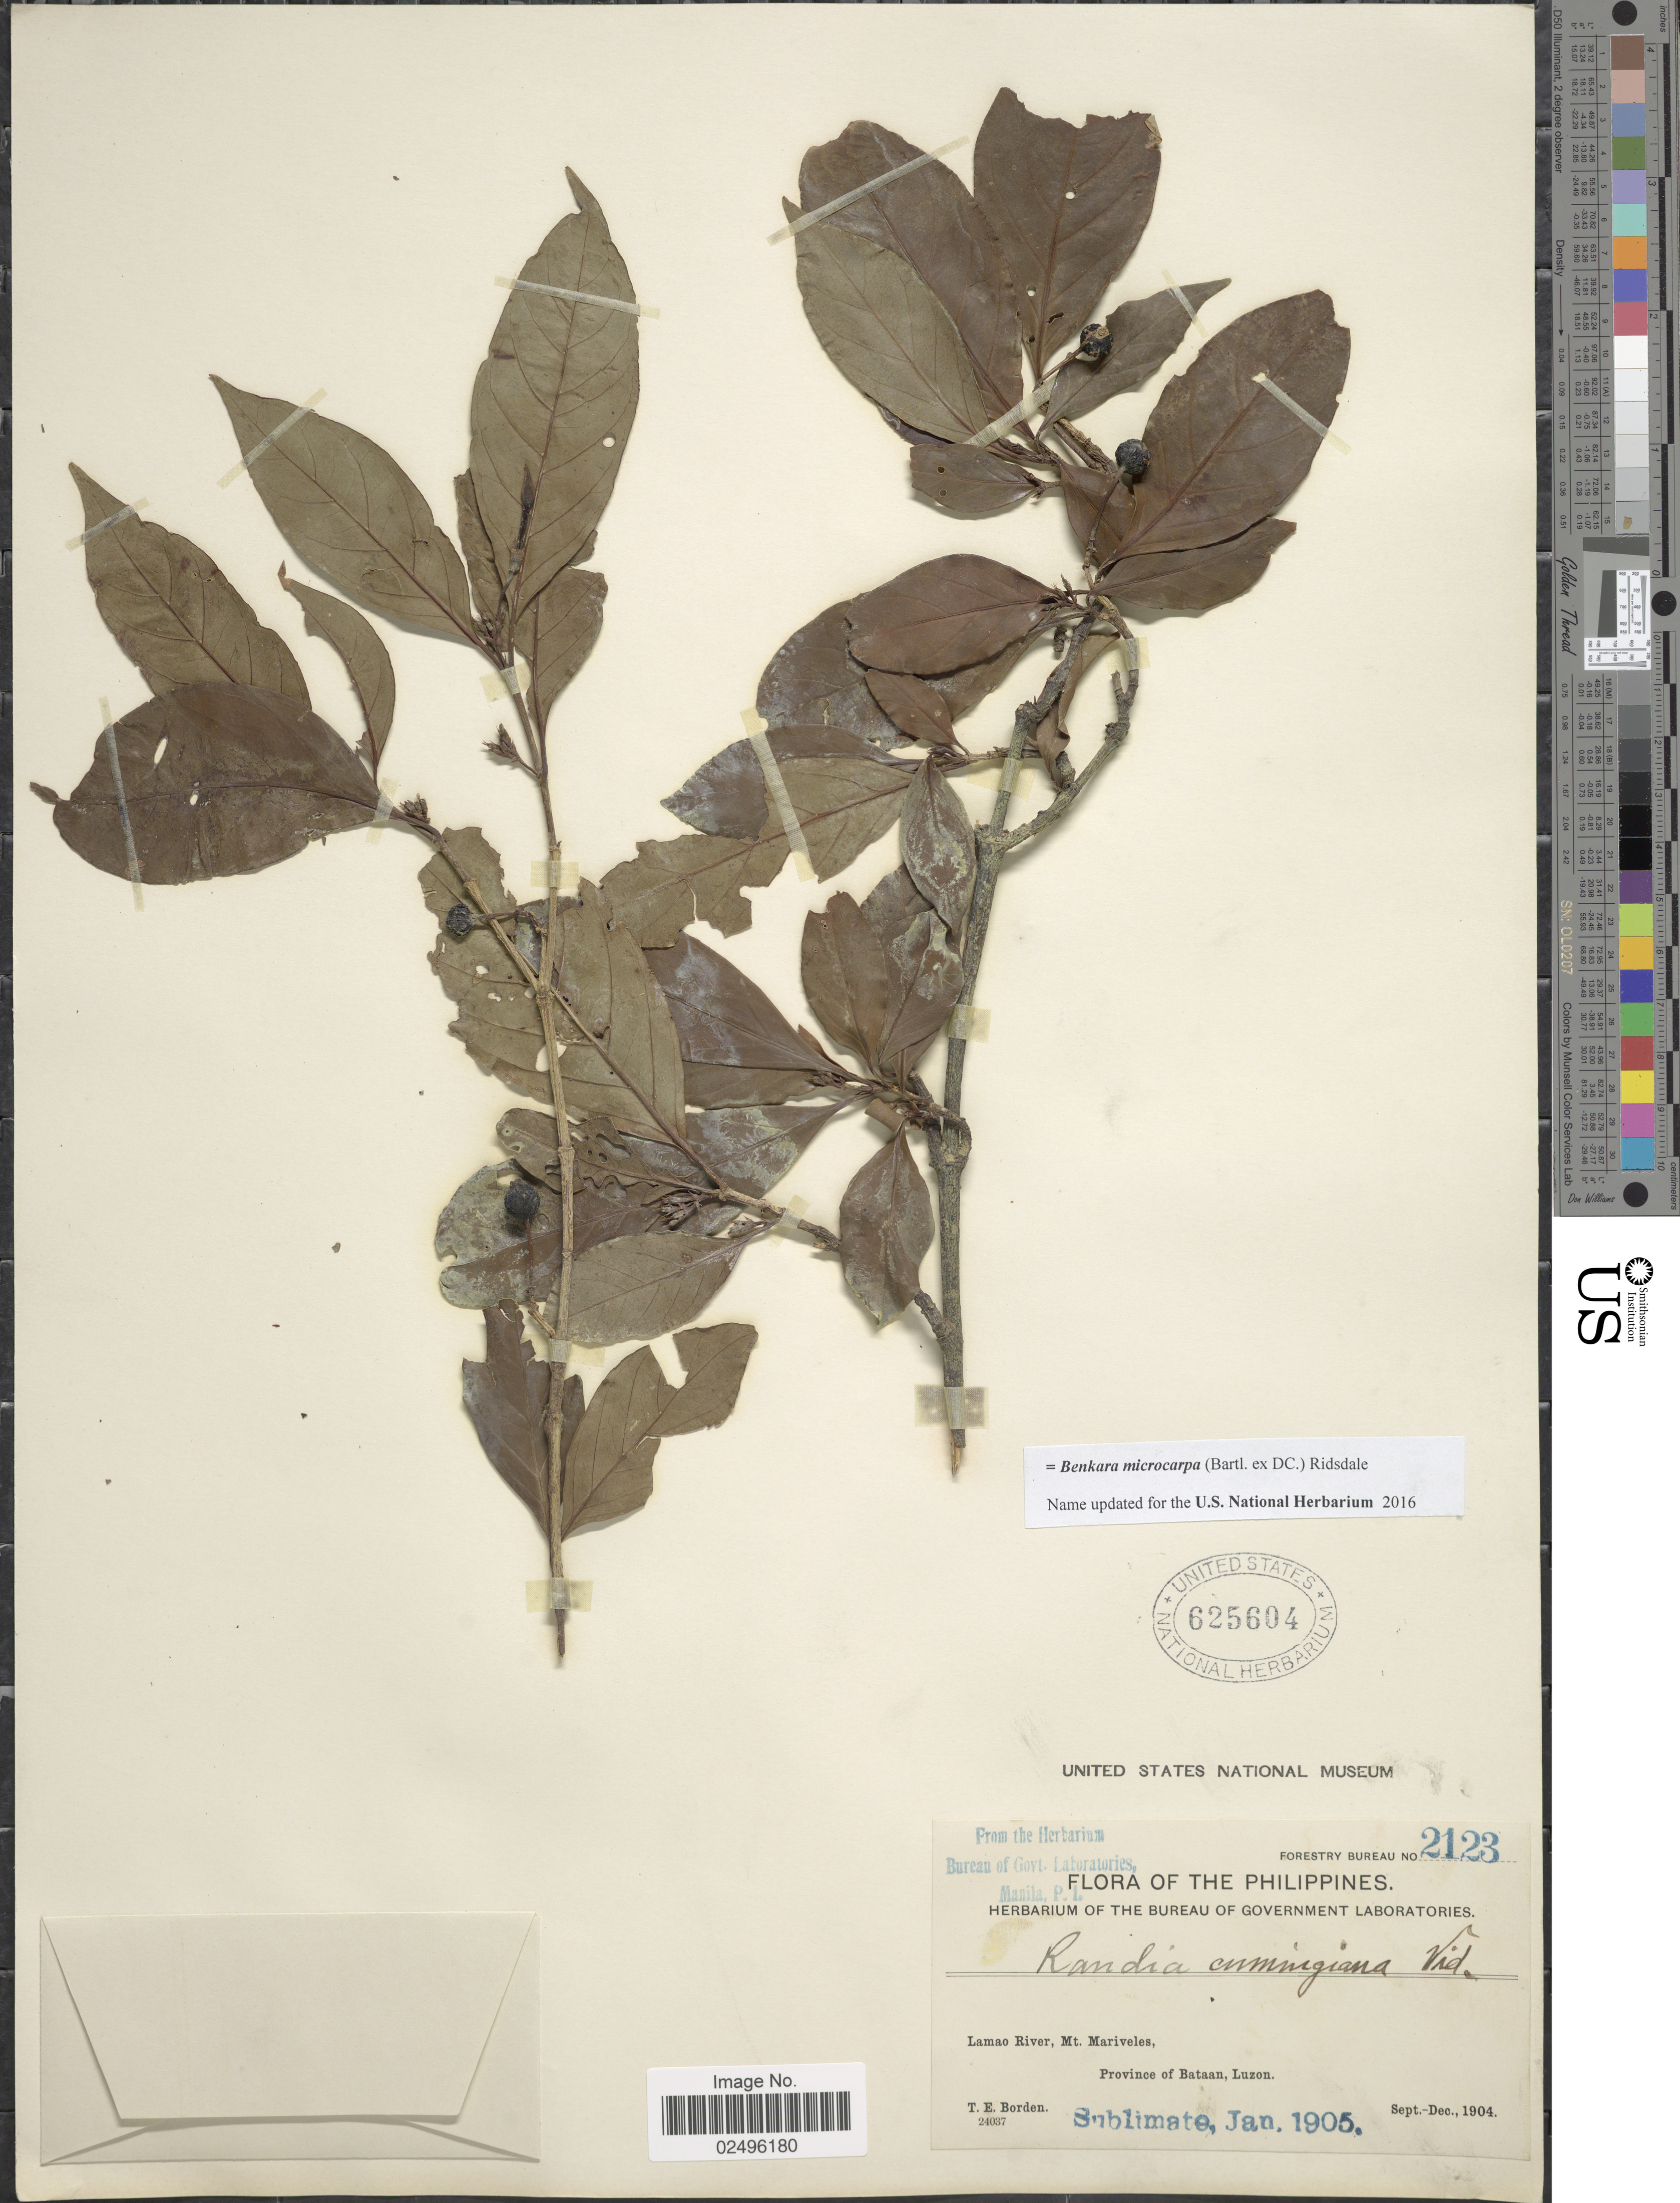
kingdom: Plantae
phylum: Tracheophyta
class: Magnoliopsida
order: Gentianales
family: Rubiaceae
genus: Fagerlindia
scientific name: Fagerlindia microcarpa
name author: (Bartl. ex DC.) Ridsdale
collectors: T. E. Borden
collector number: Forestry Bureau 2123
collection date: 1904-09/1904-12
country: Philippines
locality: Lamao River, Mt. Mariveles, Province of Bataan, Luzon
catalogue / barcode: US 625604